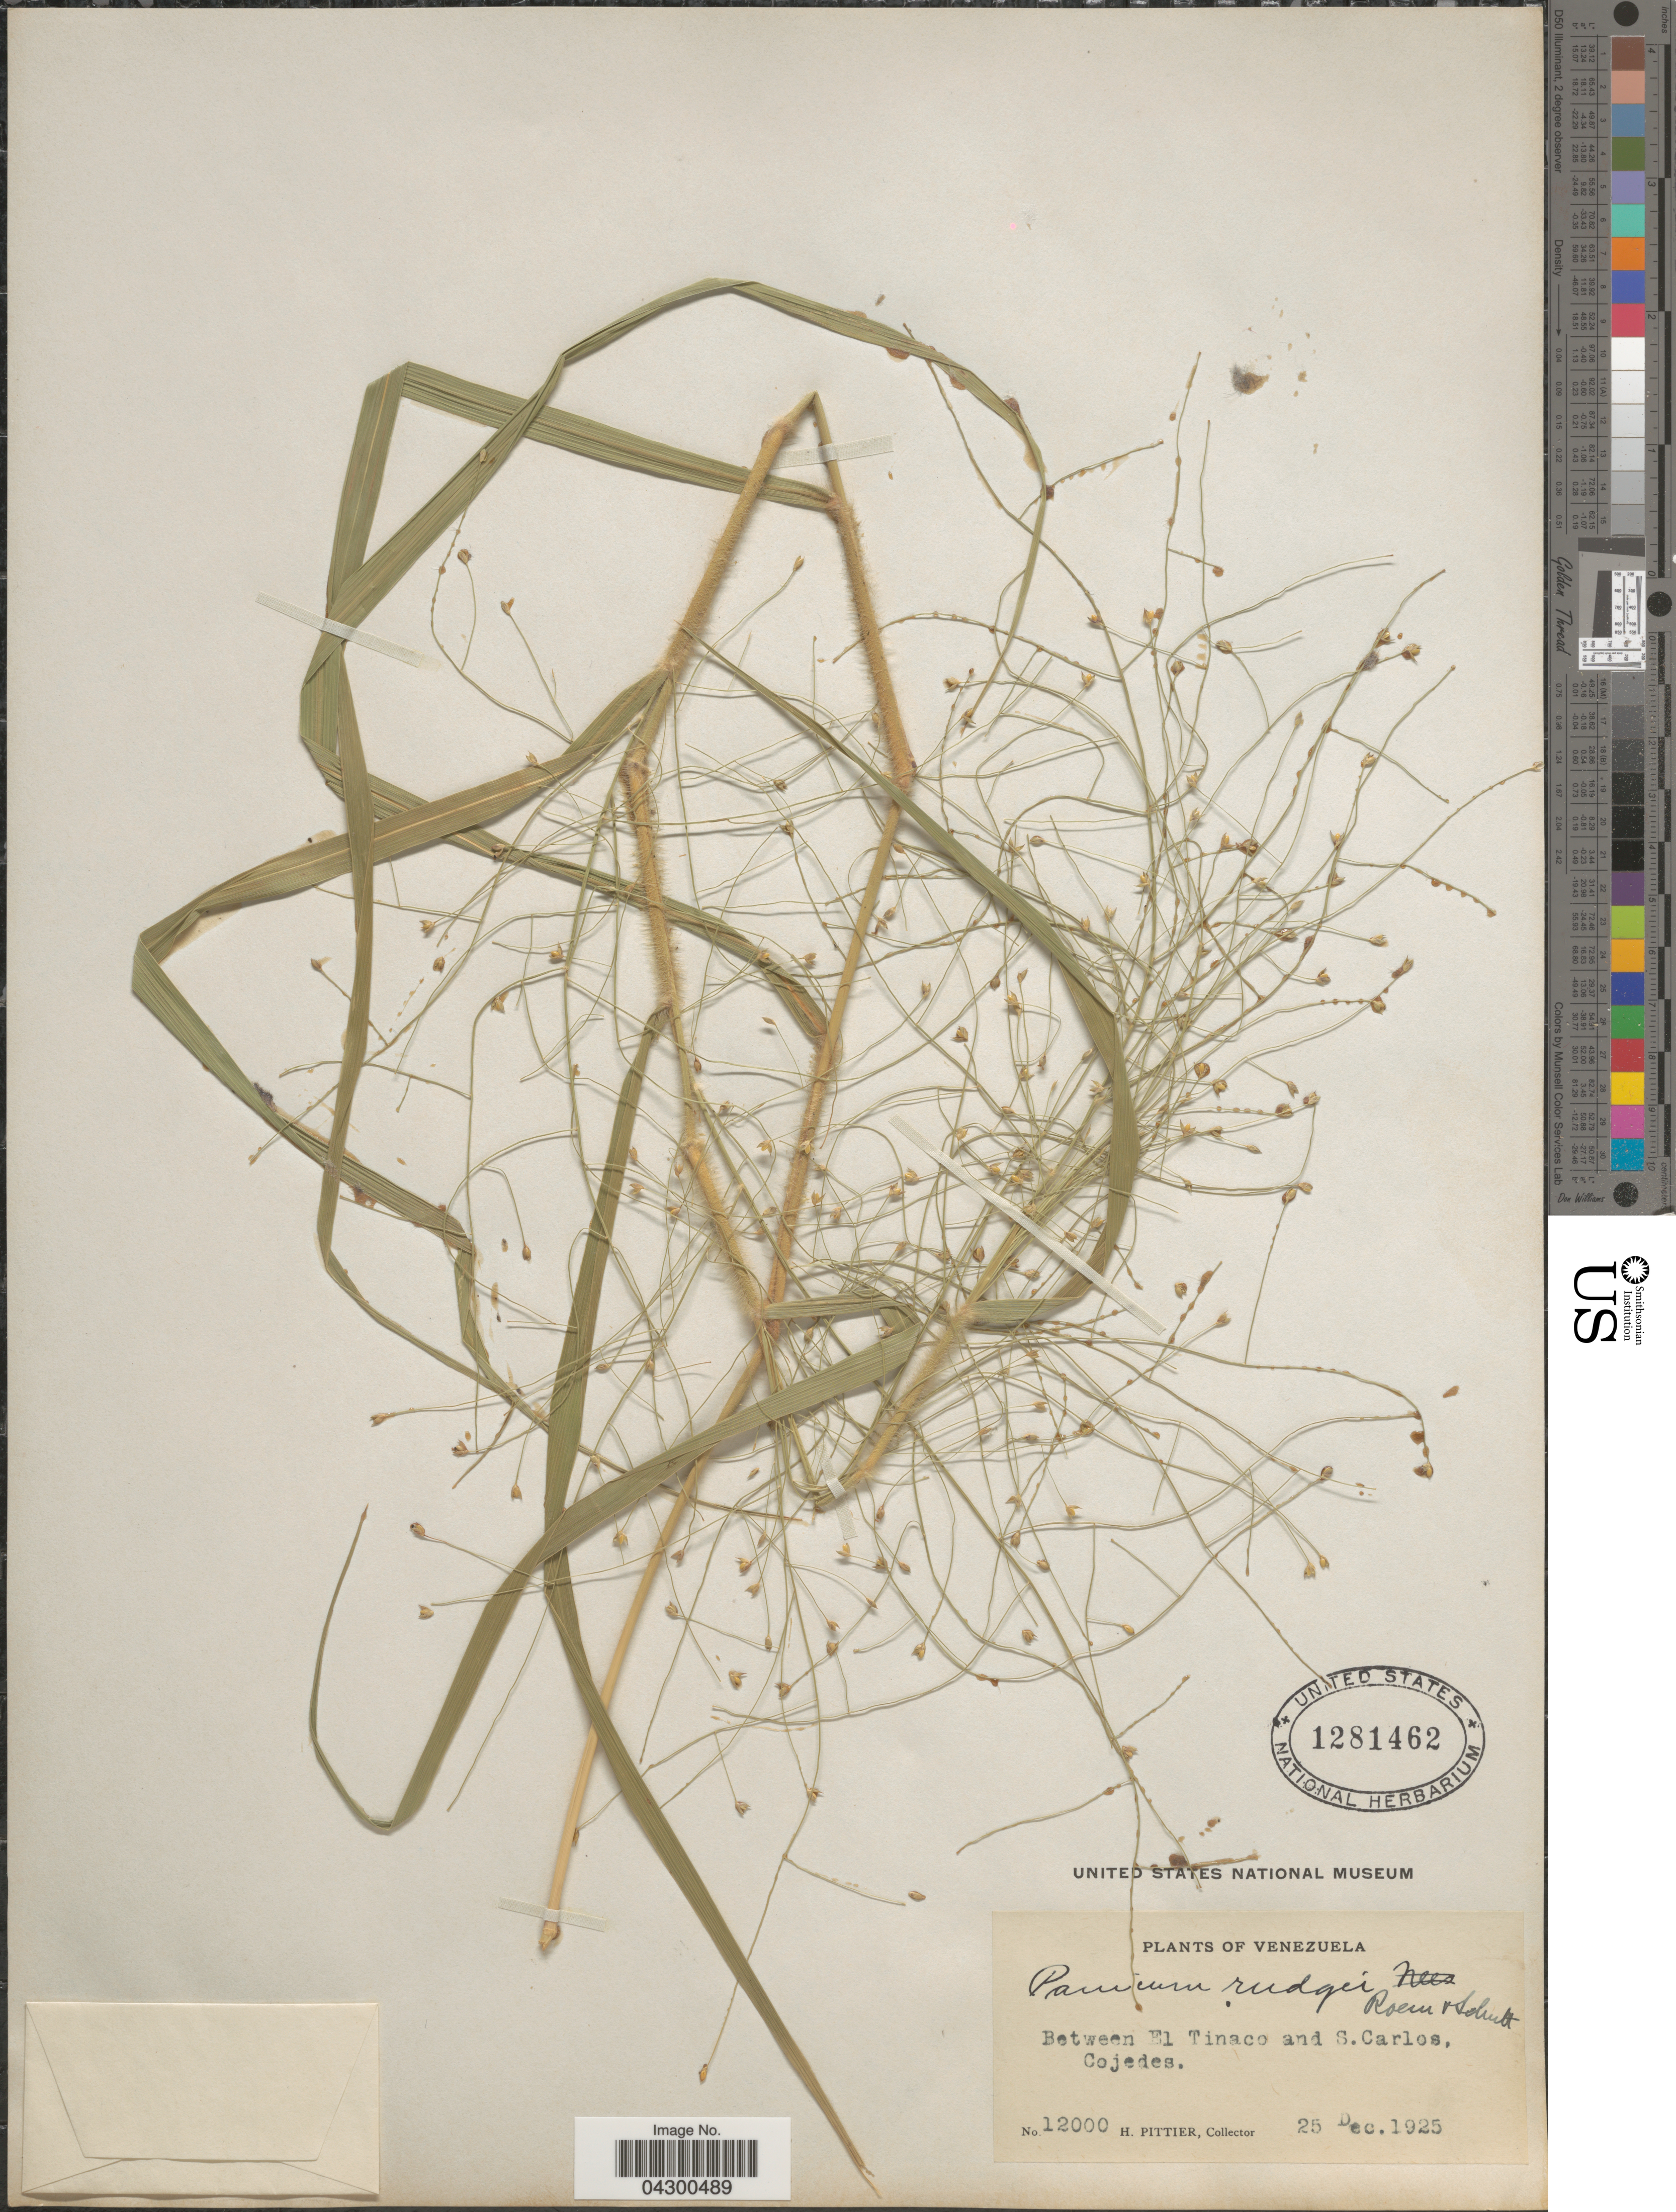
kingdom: Plantae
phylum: Tracheophyta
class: Liliopsida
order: Poales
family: Poaceae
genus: Panicum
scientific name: Panicum rudgei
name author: Roem. & Schult.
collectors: H. F. Pittier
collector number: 12000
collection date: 1925-12-25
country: Venezuela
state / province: Cojedes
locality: Between El Tinaco and S. Carlos.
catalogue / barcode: US 1281462